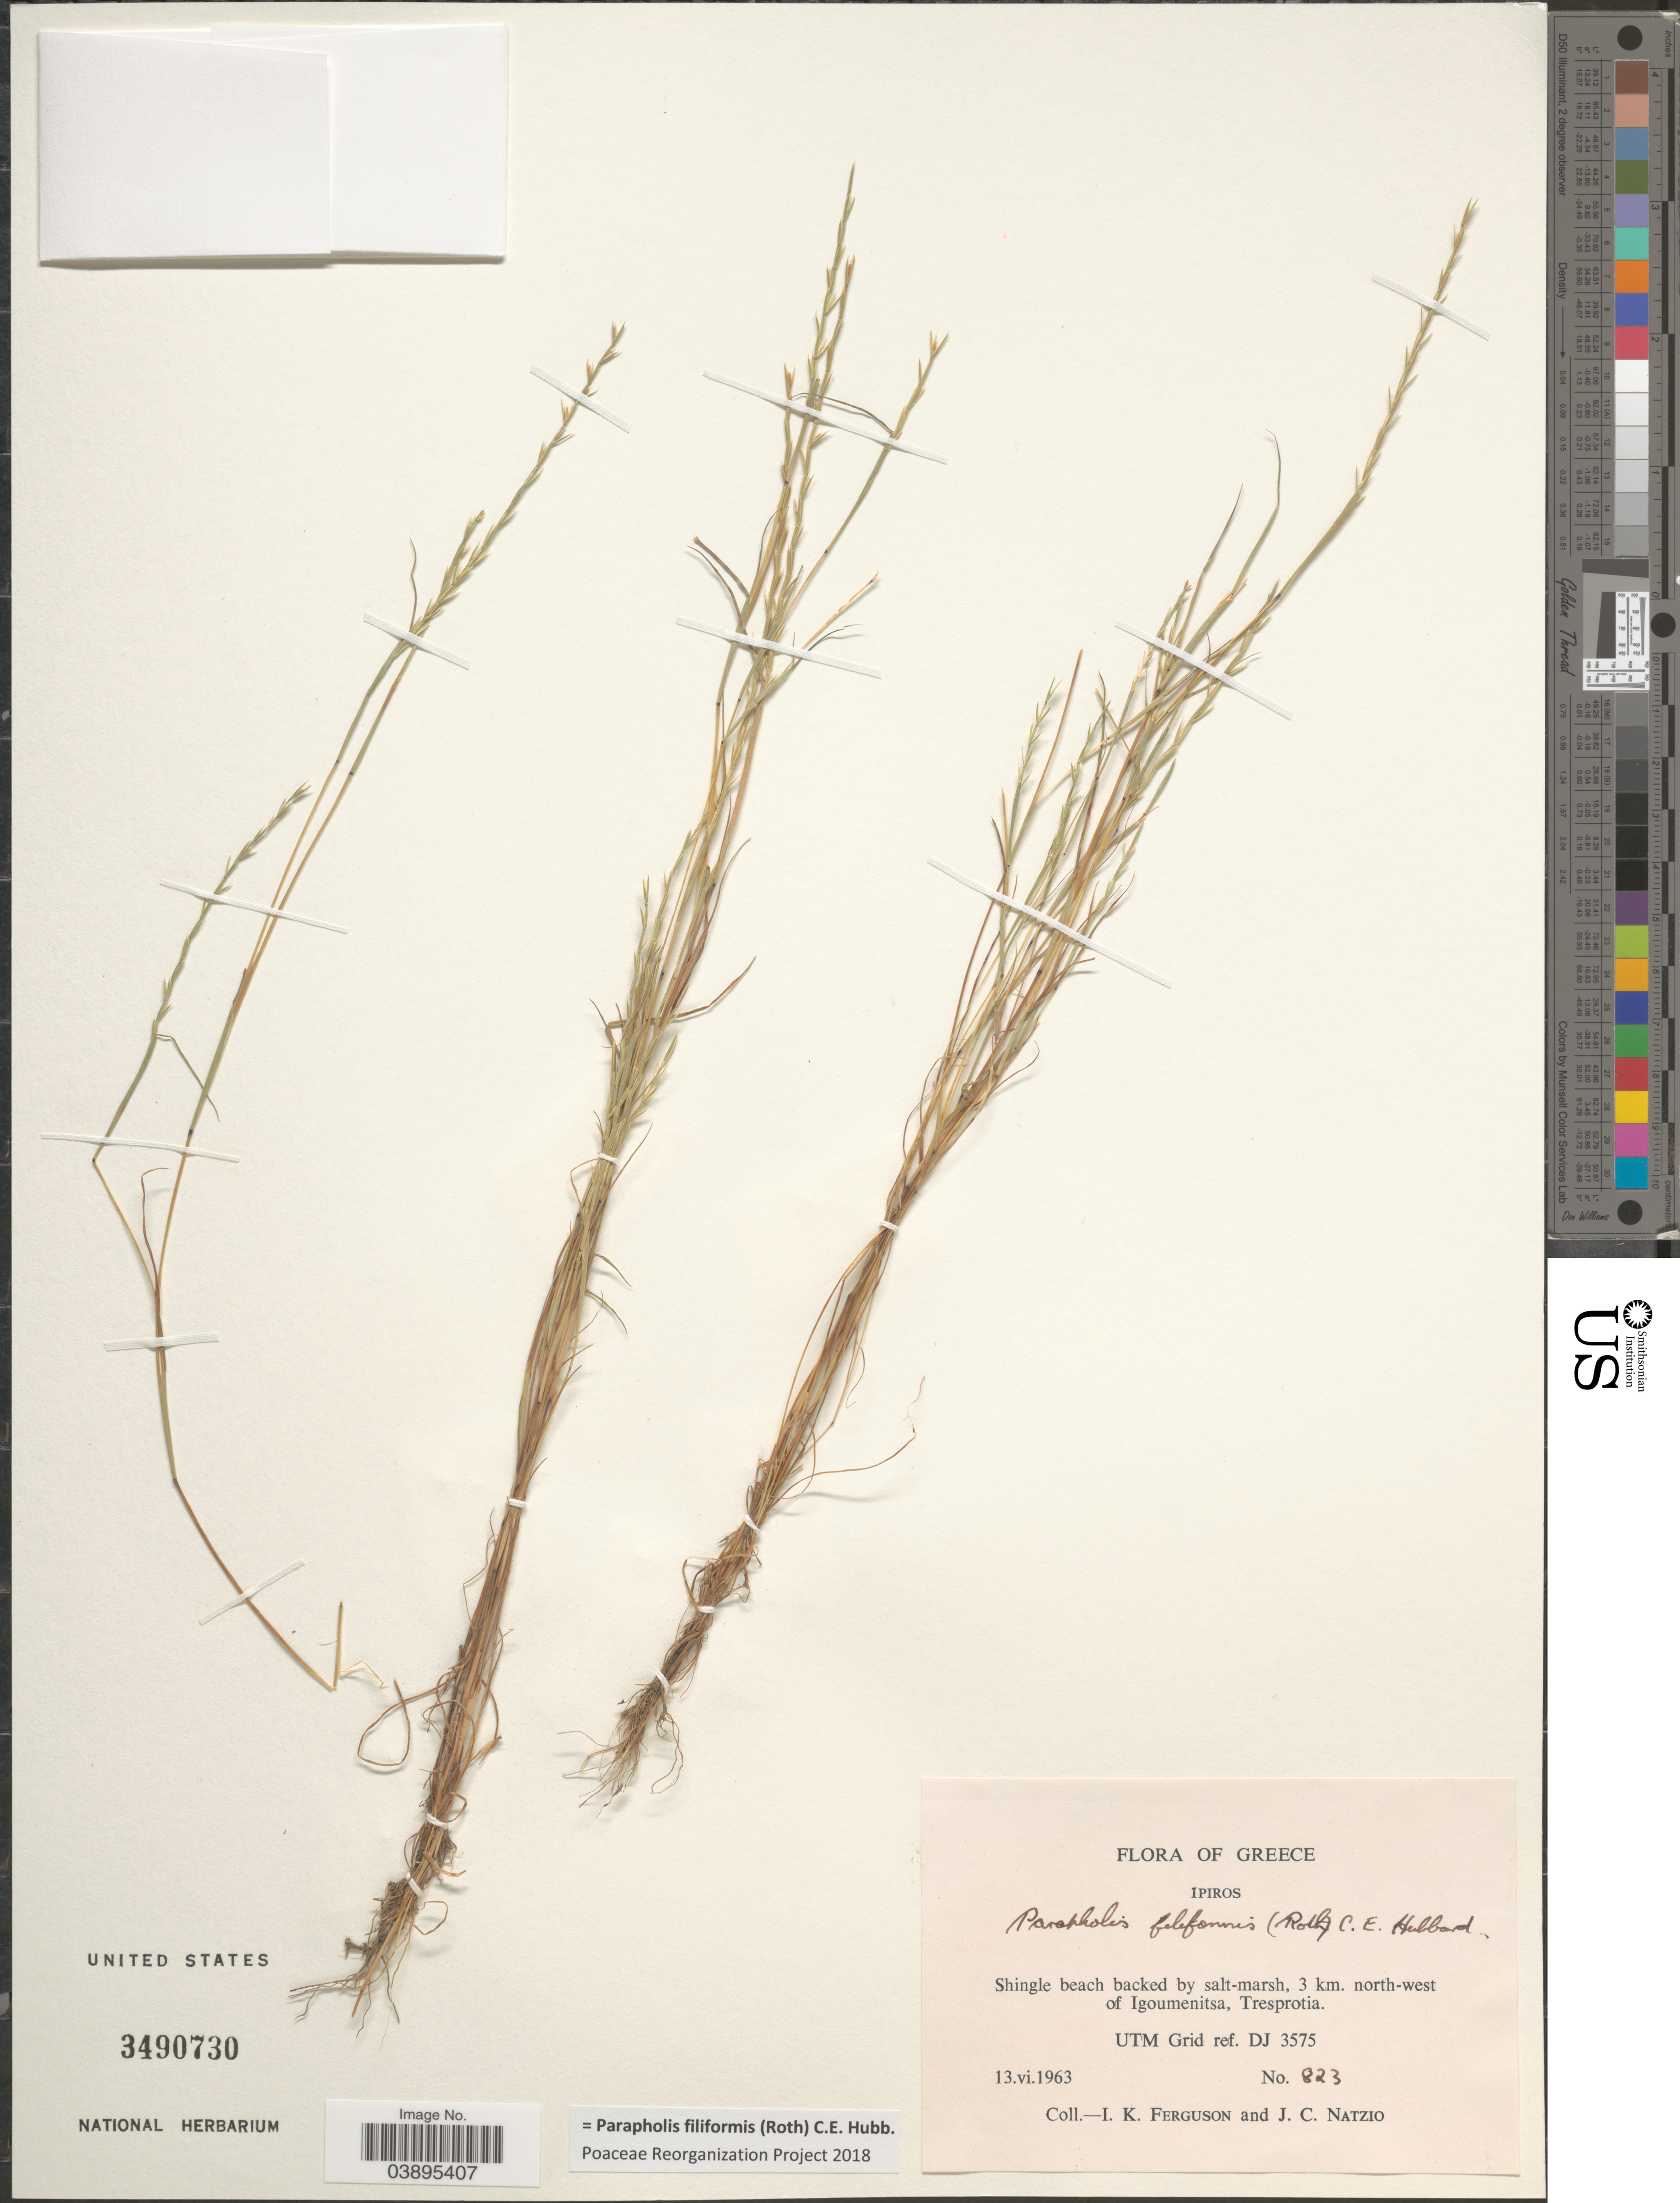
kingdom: Plantae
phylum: Tracheophyta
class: Liliopsida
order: Poales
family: Poaceae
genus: Parapholis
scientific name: Parapholis filiformis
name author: (Roth) C.E. Hubb.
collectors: I. K. Ferguson & J. Natzio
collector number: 823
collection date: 1963-06-13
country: Greece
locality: Ipiros. 3 km. north-west of Igoumenitsa, Tresprotia. UTM Grid ref. DJ 3575.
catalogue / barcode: US 3490730